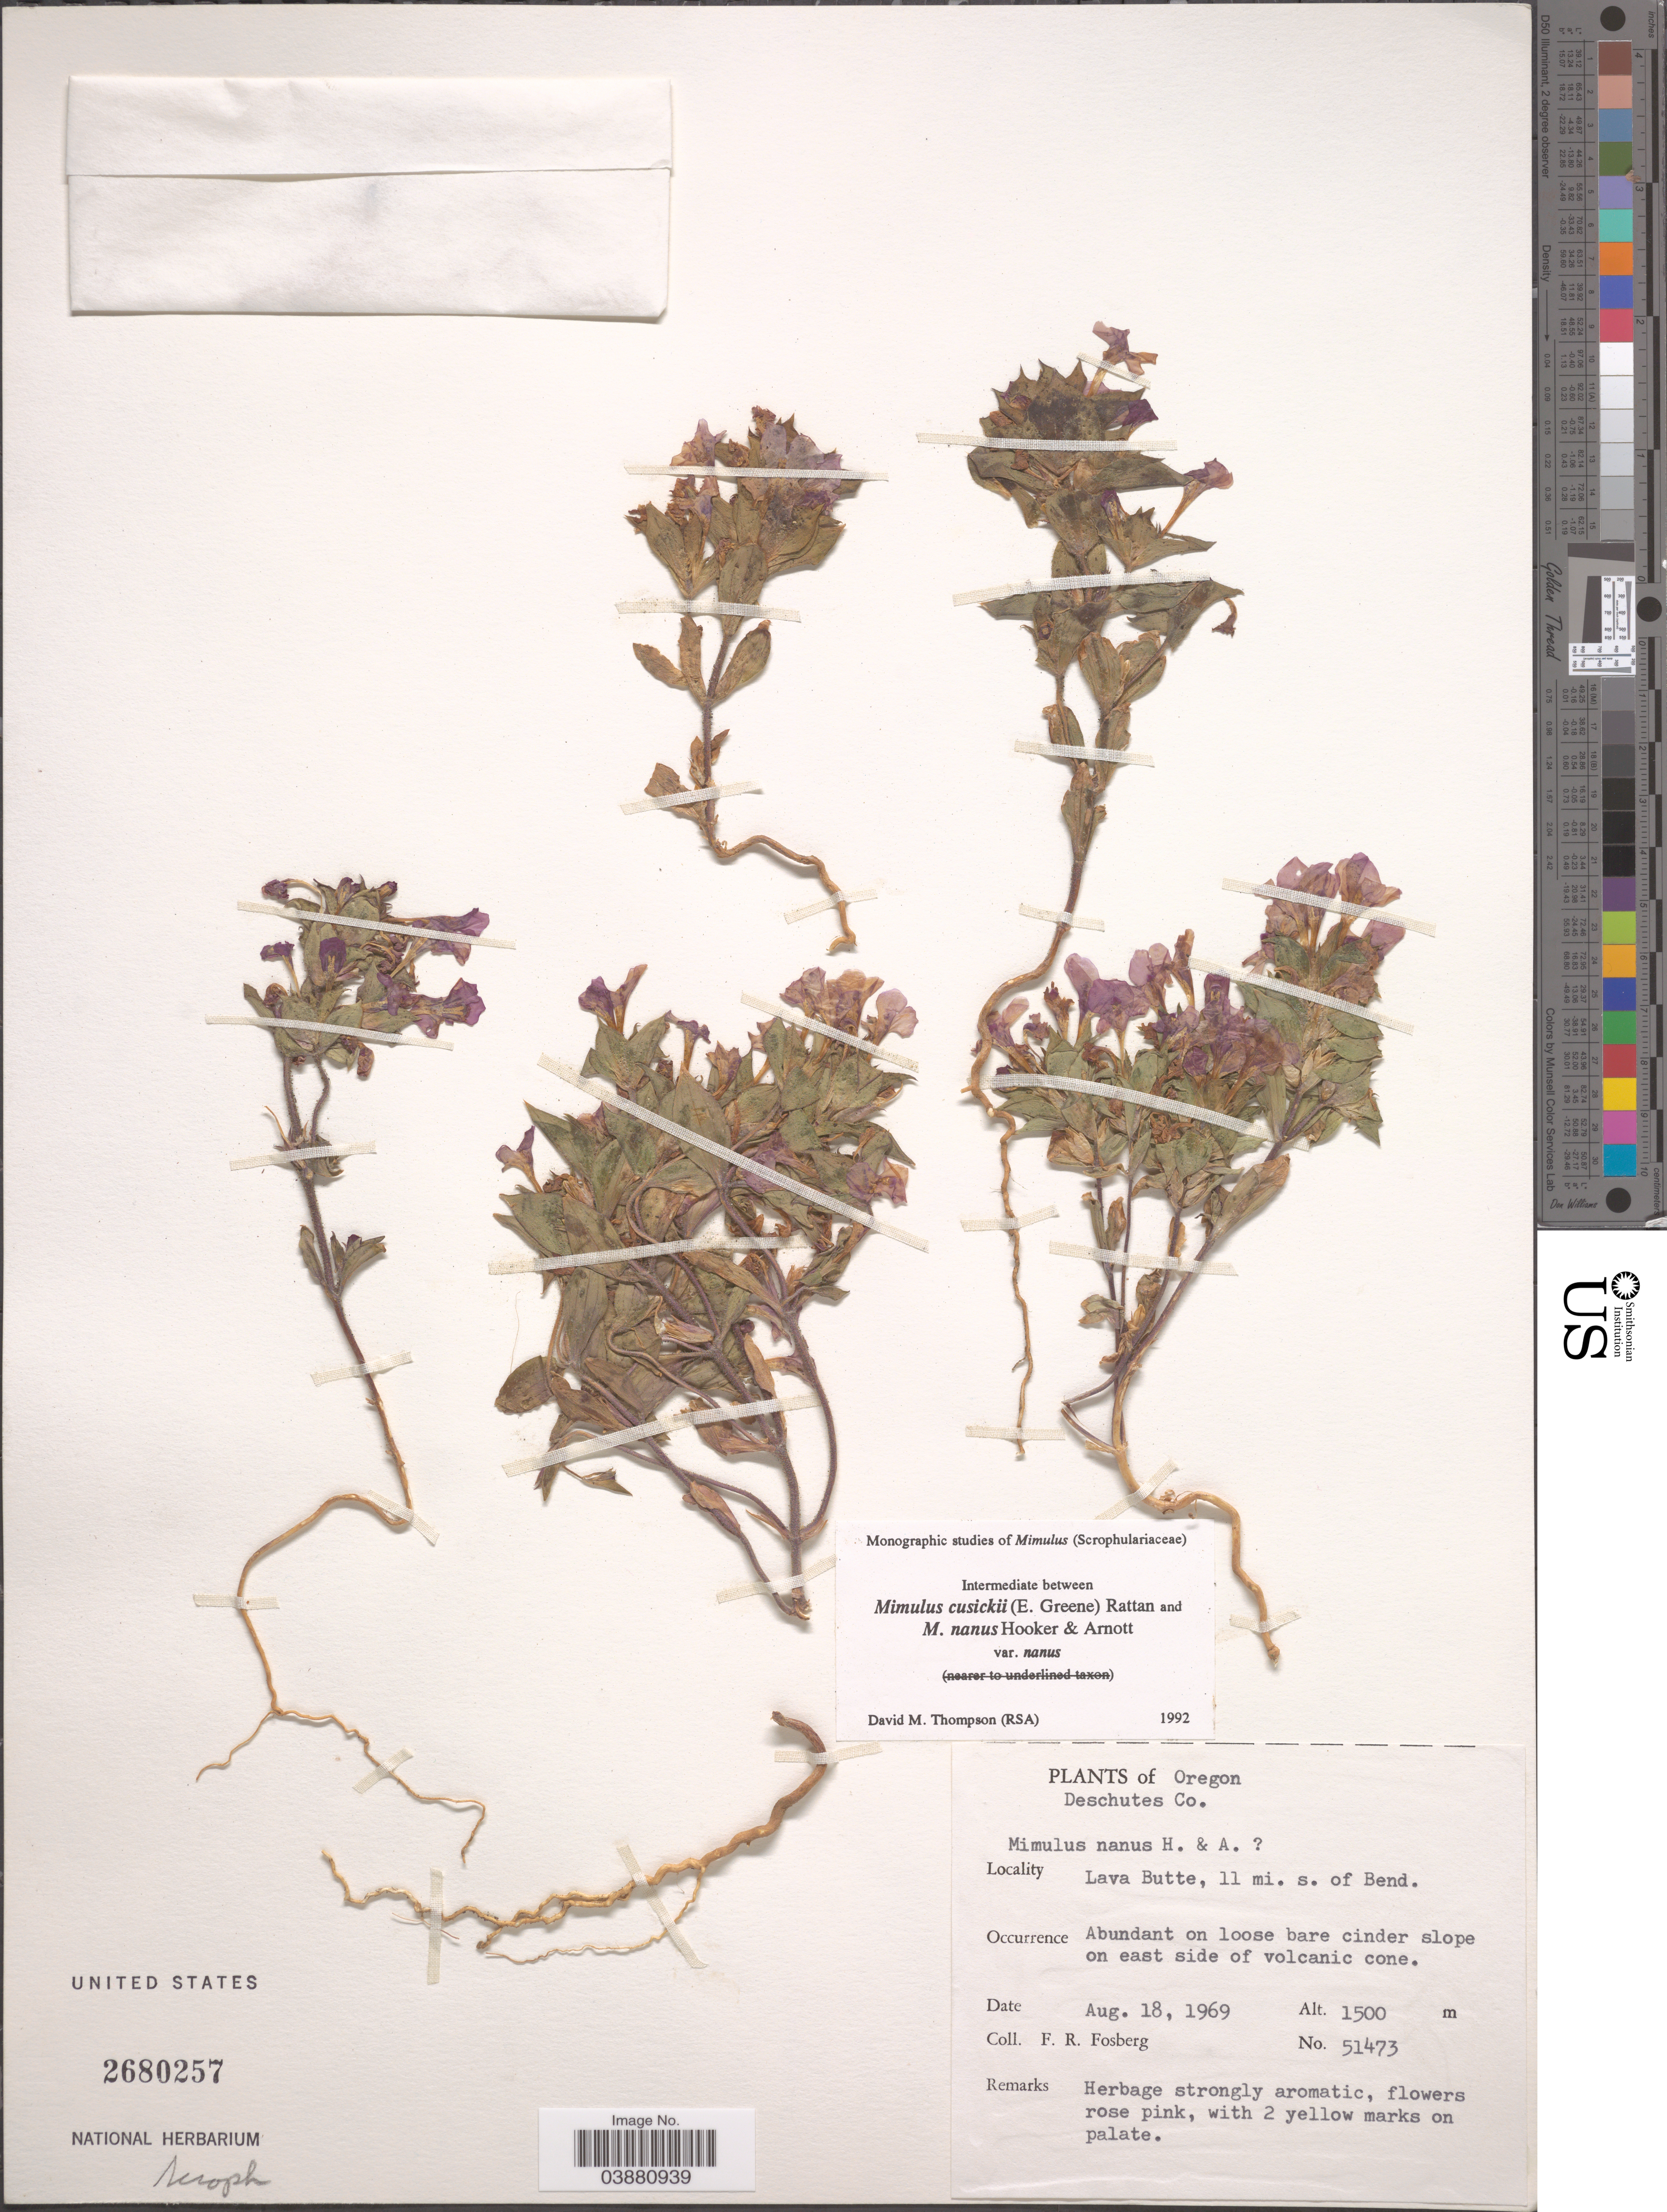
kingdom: Plantae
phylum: Tracheophyta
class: Magnoliopsida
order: Lamiales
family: Phrymaceae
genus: Mimulus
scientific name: Mimulus cusickii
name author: (Greene) Piper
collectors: F. R. Fosberg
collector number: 51473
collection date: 1969-08-18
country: United States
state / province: Oregon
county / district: Deschutes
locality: Deschutes Co. Lava Butte, 11 mi. s. of Bend. Abundant on loose bare cinder slope on east side of volcanic cone.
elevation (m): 1500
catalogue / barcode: US 2680257